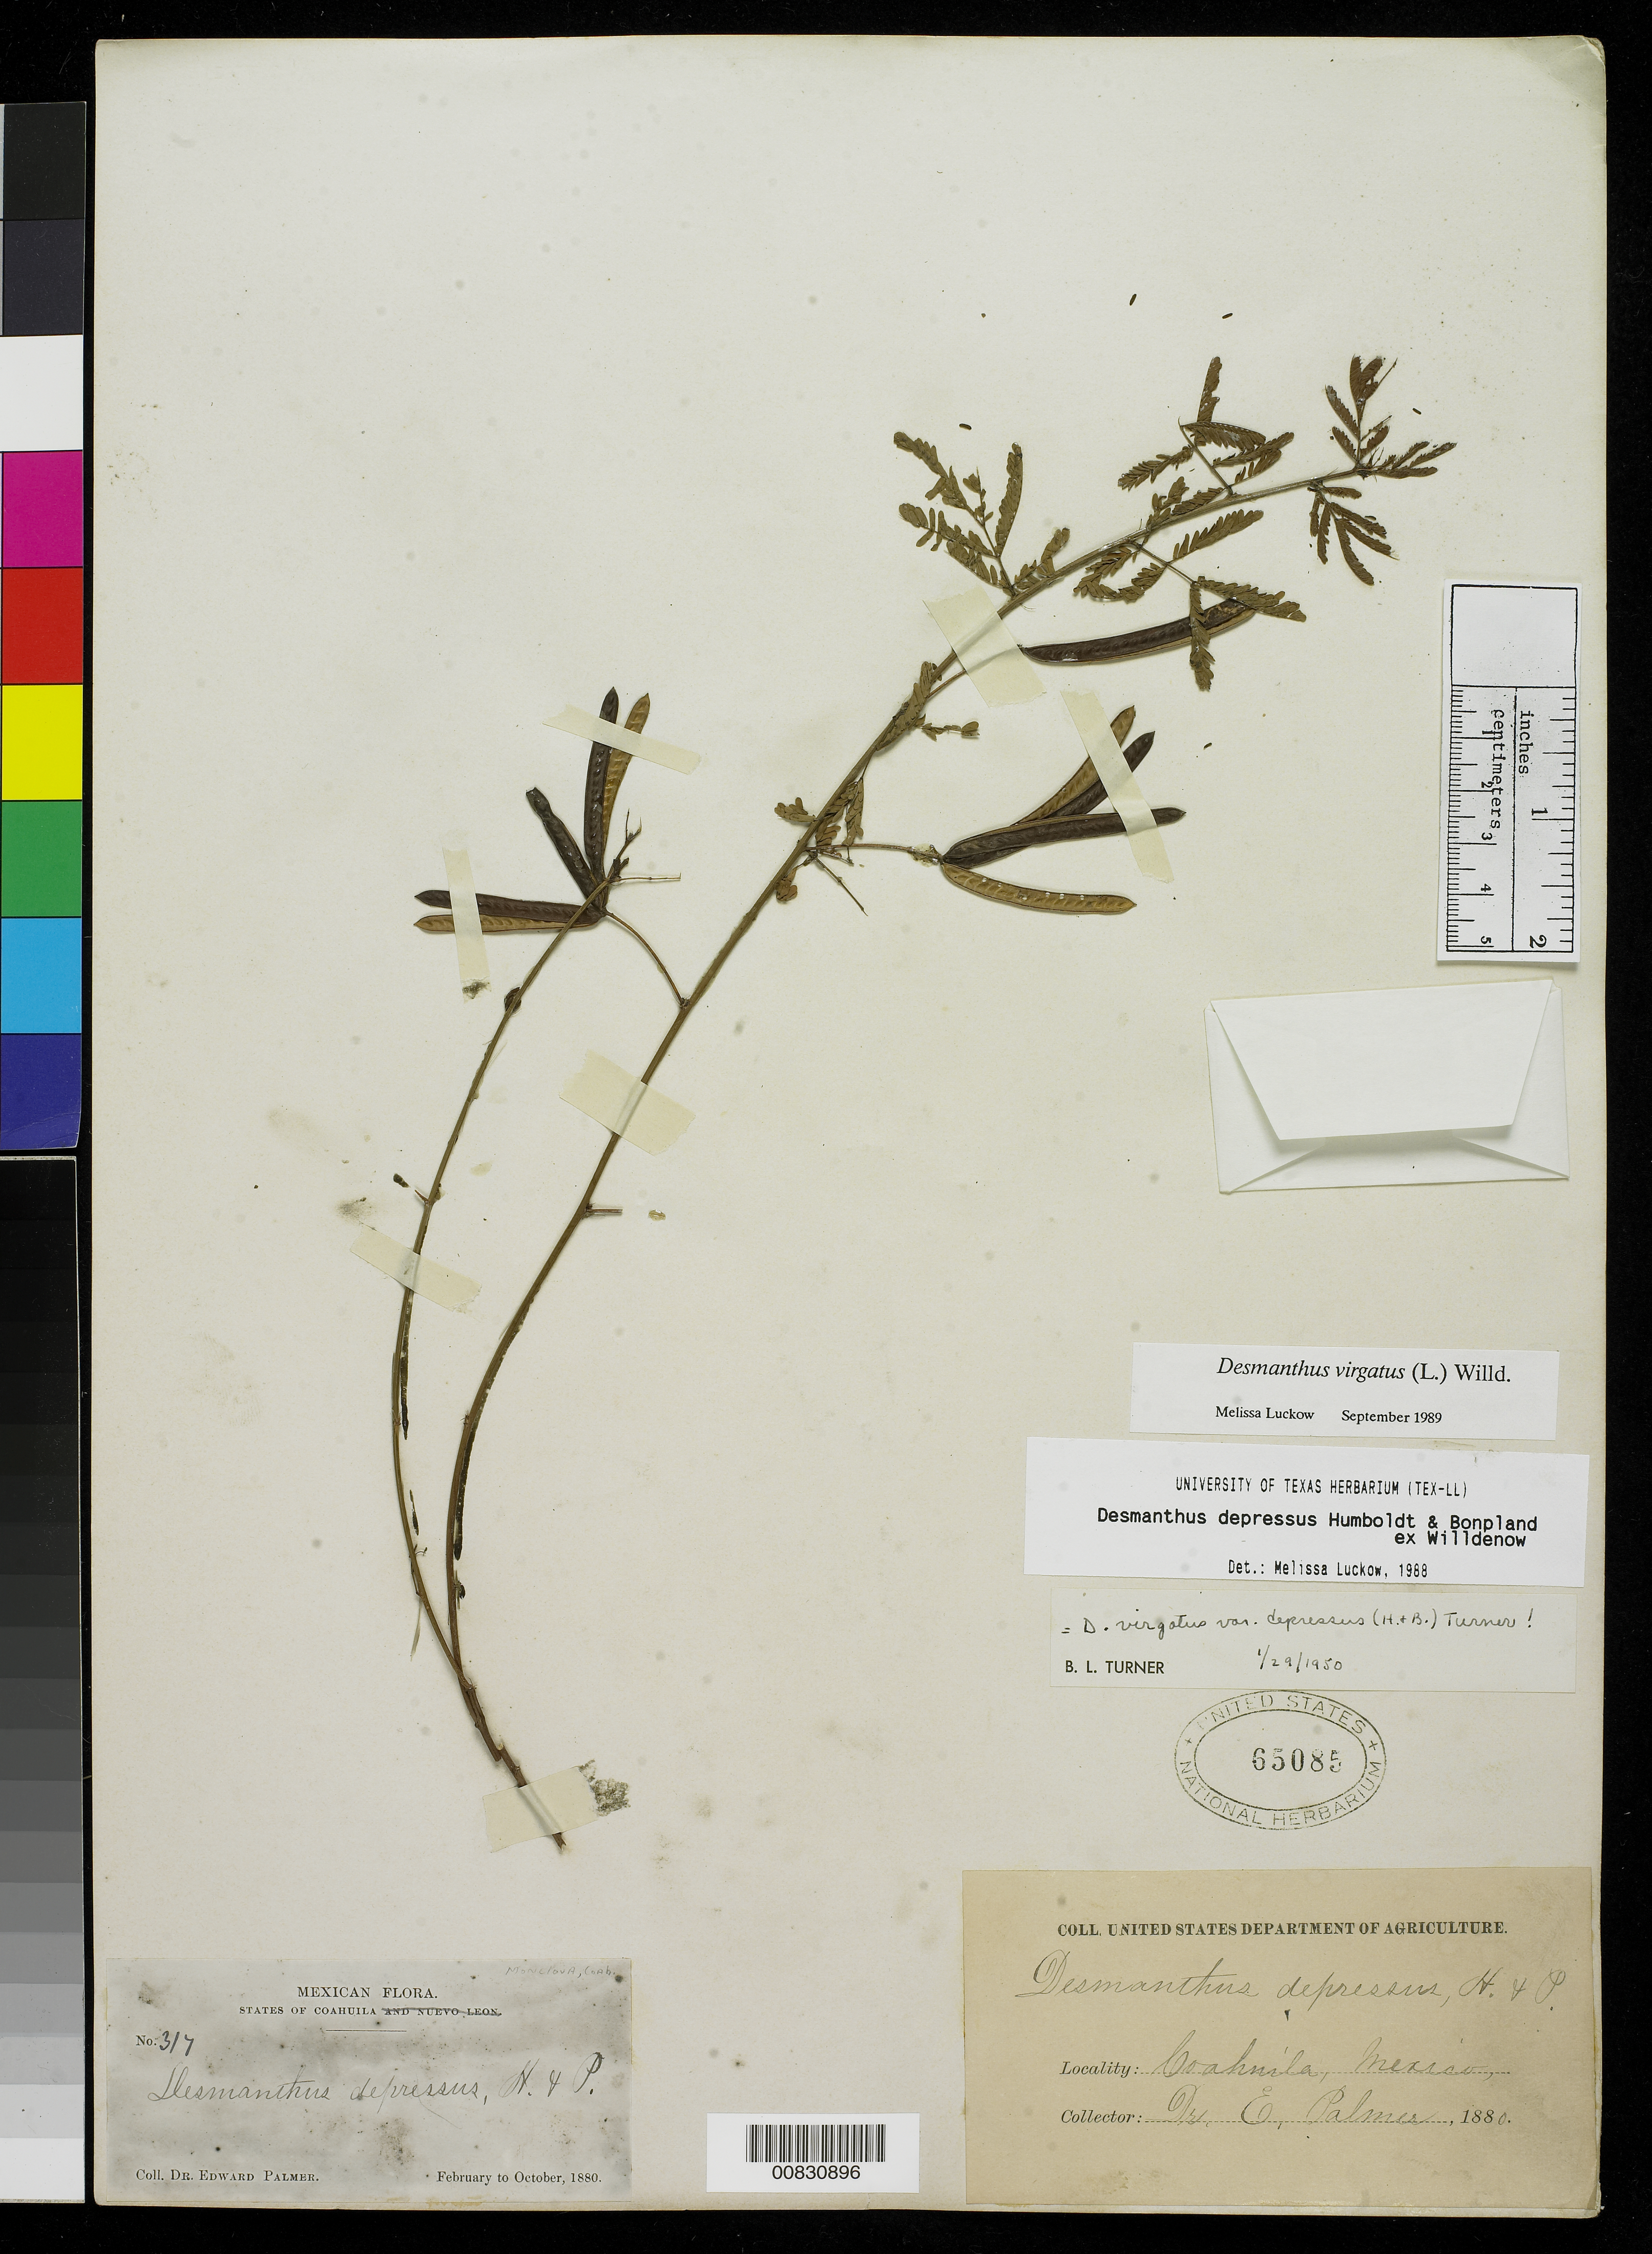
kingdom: Plantae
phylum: Tracheophyta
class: Magnoliopsida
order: Fabales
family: Fabaceae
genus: Desmanthus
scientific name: Desmanthus virgatus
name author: (L.) Willd.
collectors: E. Palmer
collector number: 317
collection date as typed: Feb 1880 to -- Oct 1880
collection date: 1880-02/1880-10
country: Mexico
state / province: Coahuila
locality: Monclova, Coahuila.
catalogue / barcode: US 65085